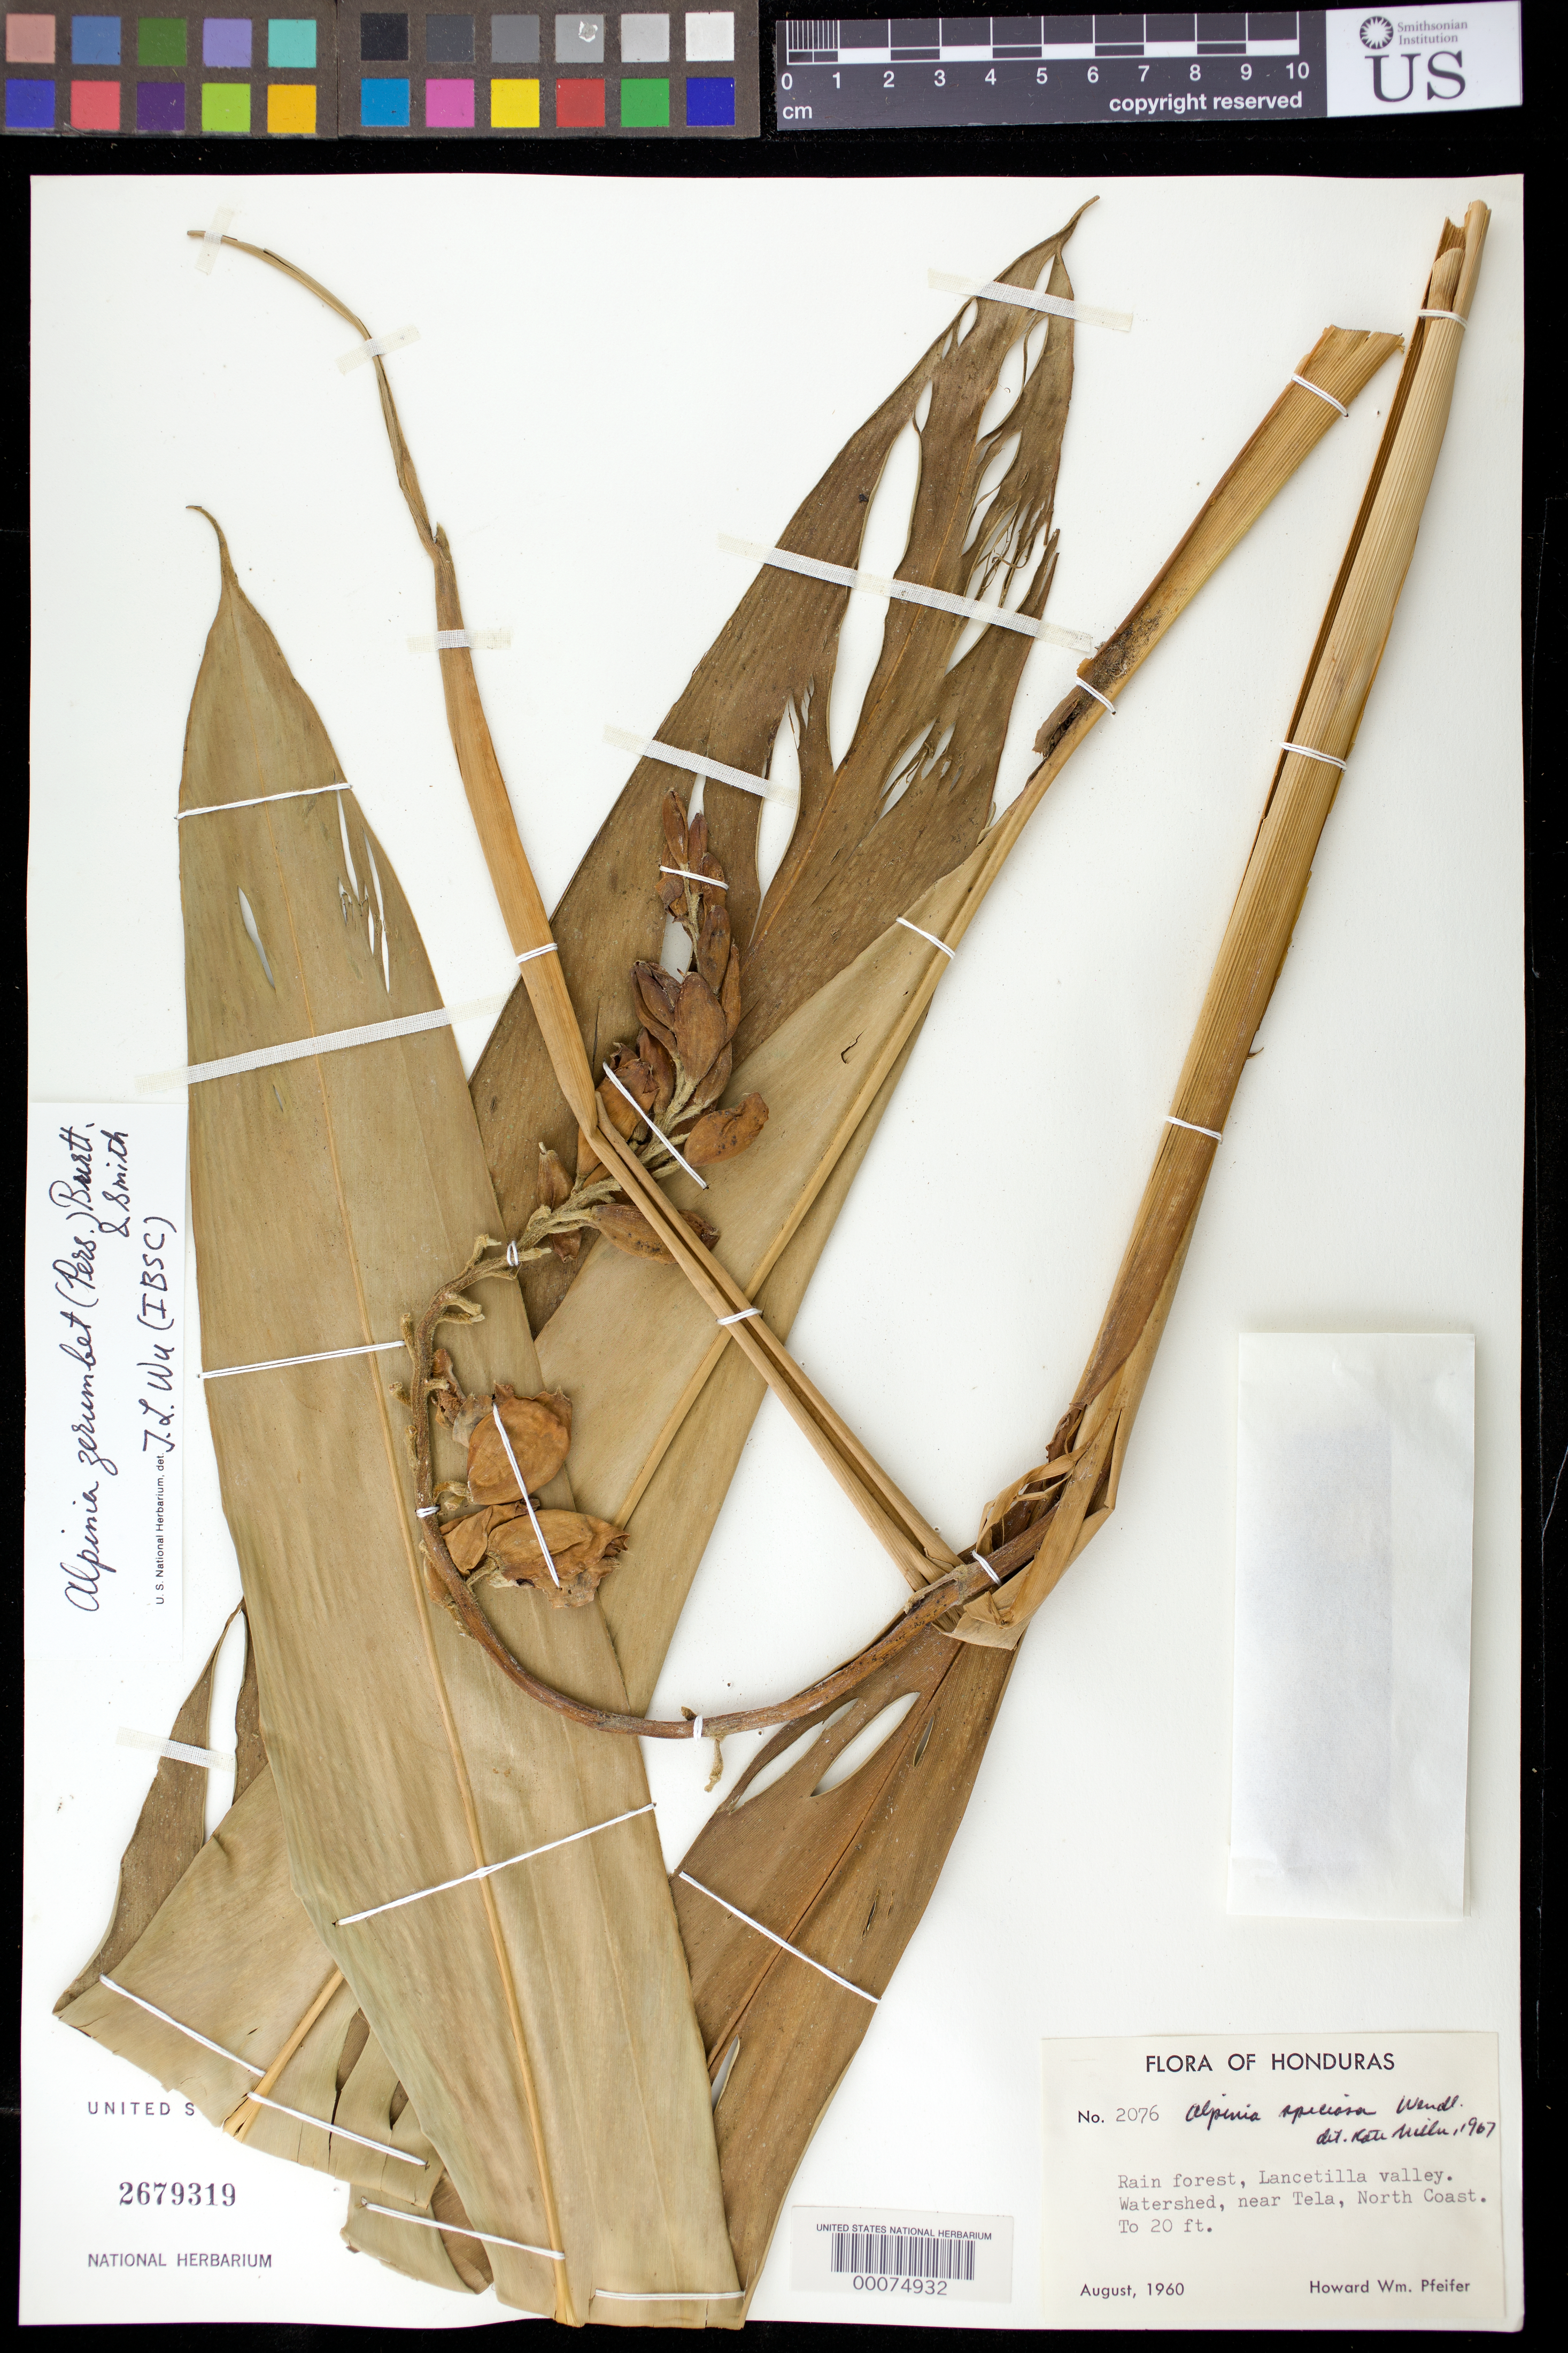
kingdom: Plantae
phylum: Tracheophyta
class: Liliopsida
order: Zingiberales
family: Zingiberaceae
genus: Alpinia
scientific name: Alpinia zerumbet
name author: (Pers.) B.L. Burtt & R.M. Sm.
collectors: H. W. Pfeifer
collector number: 2076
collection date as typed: Aug 1960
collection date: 1960-08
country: Honduras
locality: Lancetilla Valley, watershed, near Tela, north coast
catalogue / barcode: US 2679319